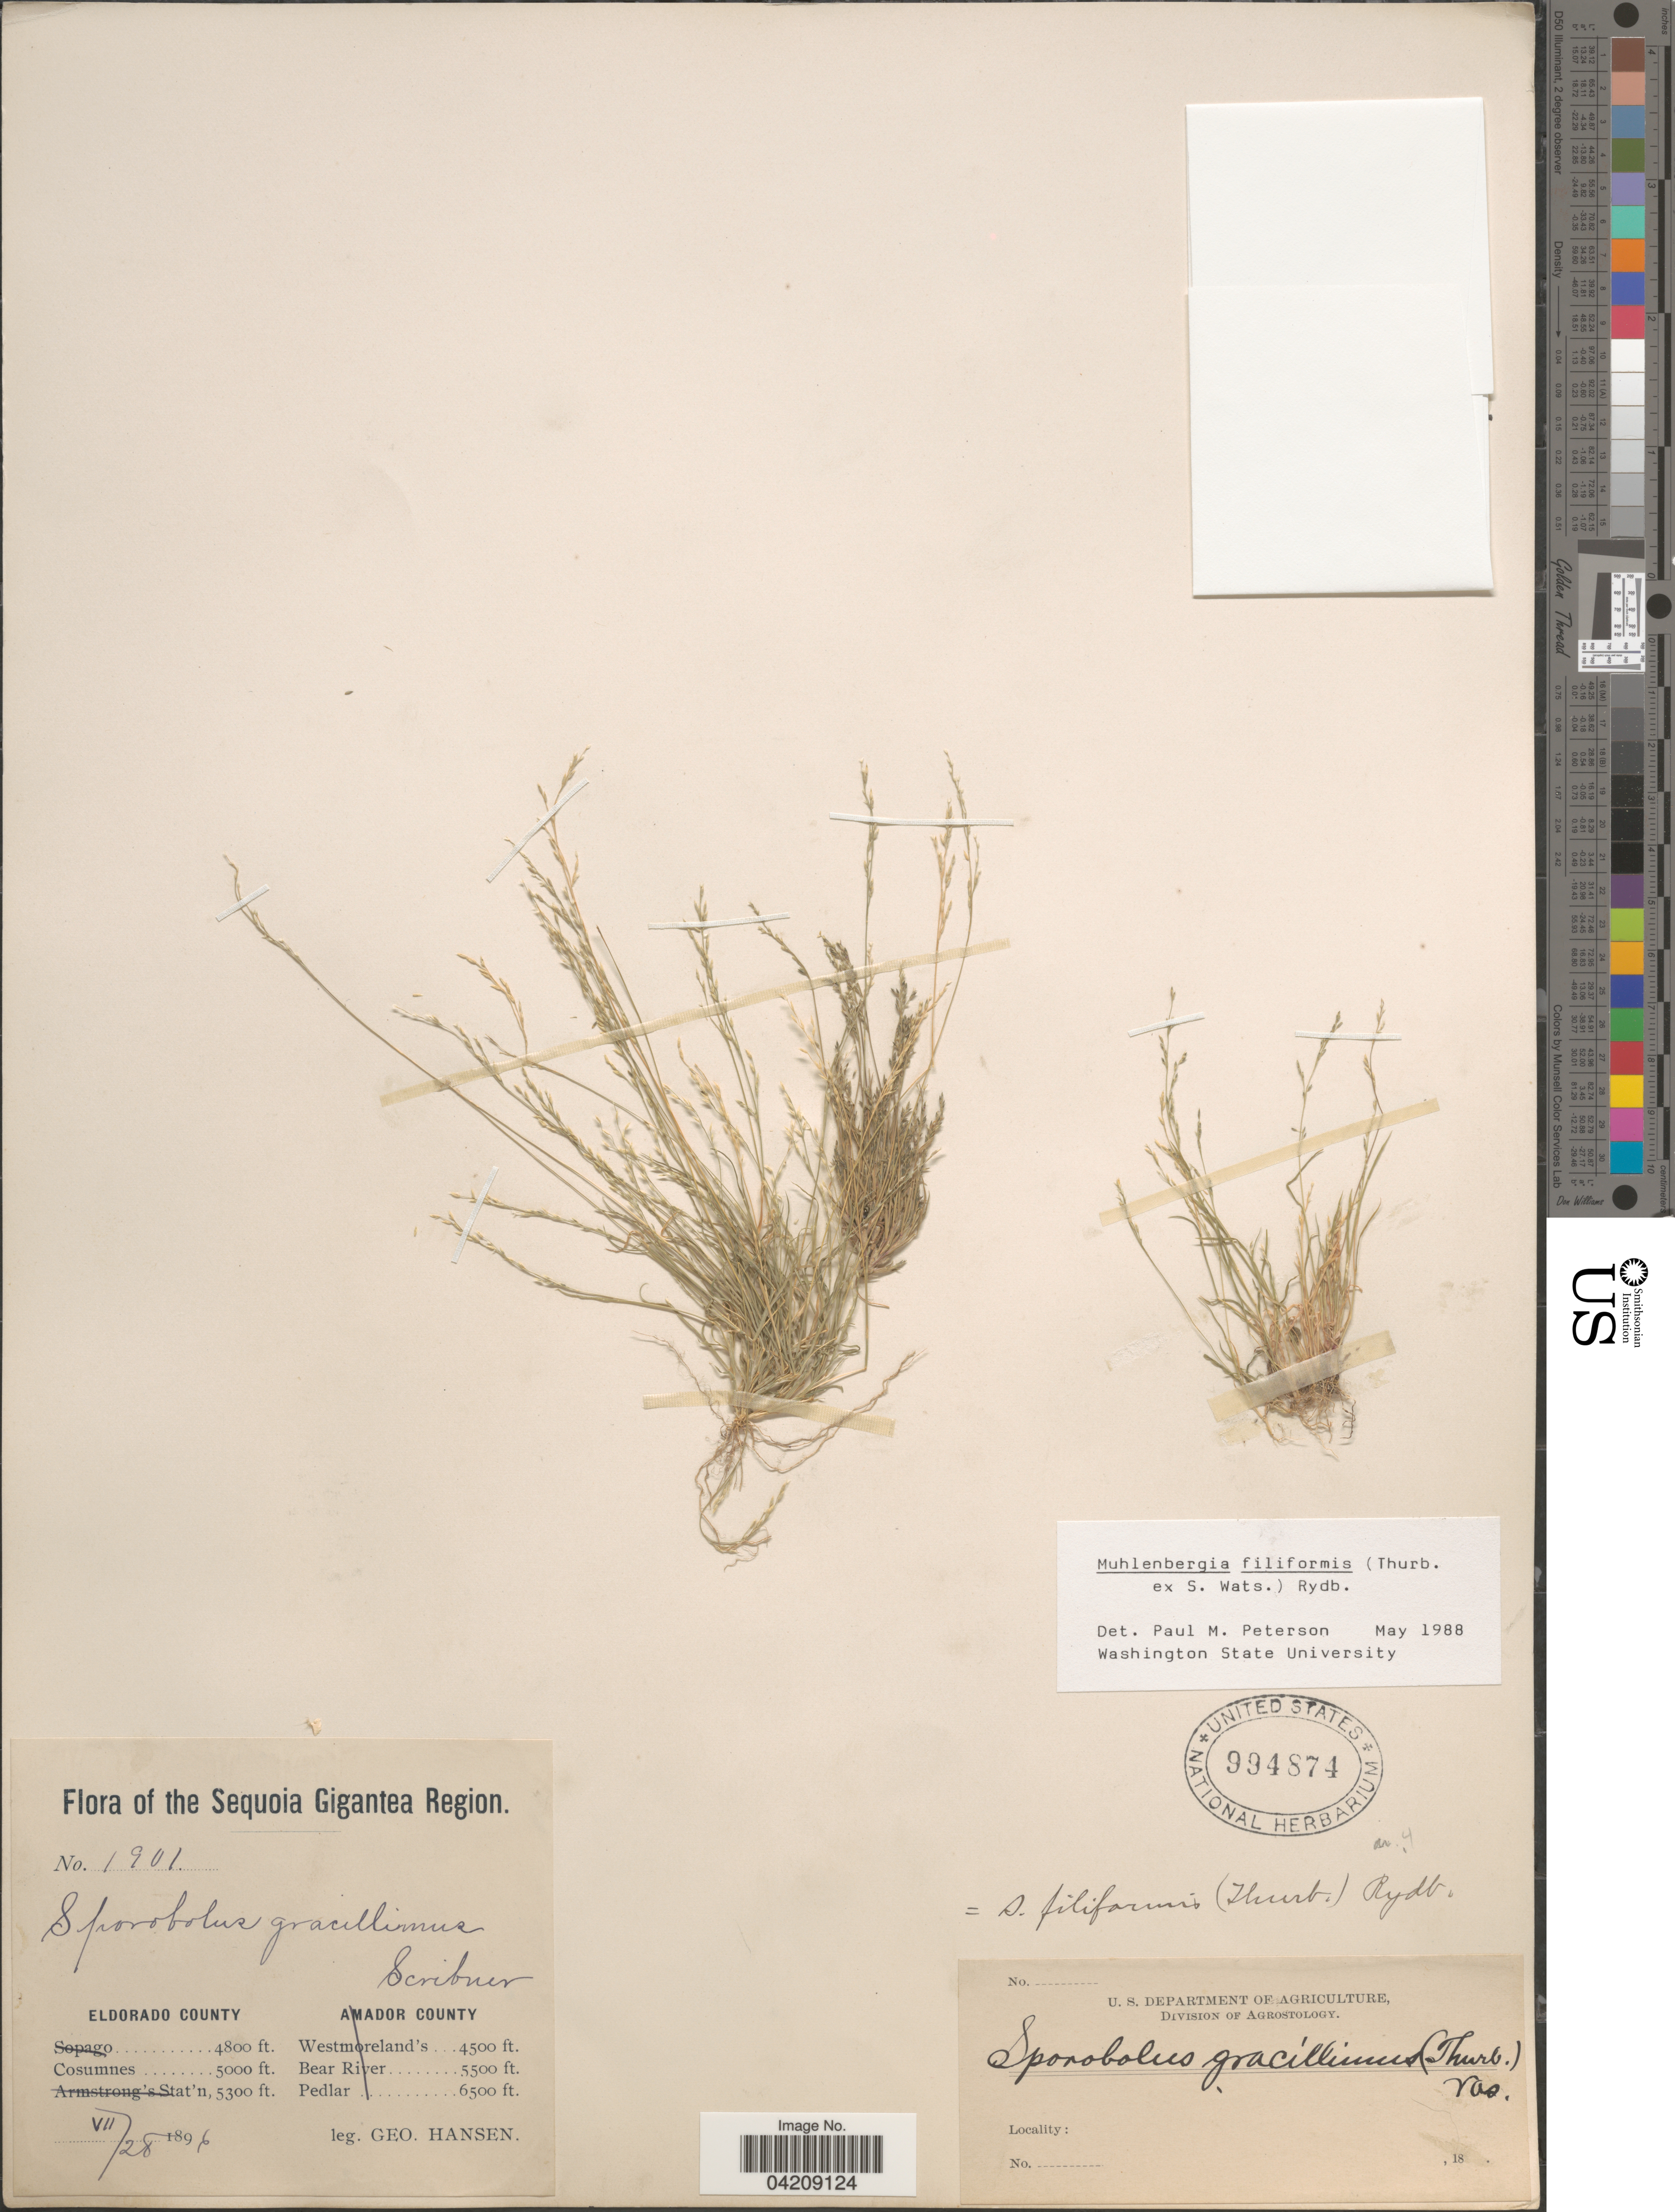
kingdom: Plantae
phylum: Tracheophyta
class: Liliopsida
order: Poales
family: Poaceae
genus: Muhlenbergia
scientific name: Muhlenbergia filiformis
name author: (Thurb. ex S. Watson) Rydb.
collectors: G. Hansen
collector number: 1901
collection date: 1896-07-28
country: United States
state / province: California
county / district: El Dorado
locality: The Sequoia Gigantea Region. Eldorado County. Cosumnes.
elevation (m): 1524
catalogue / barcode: US 994874